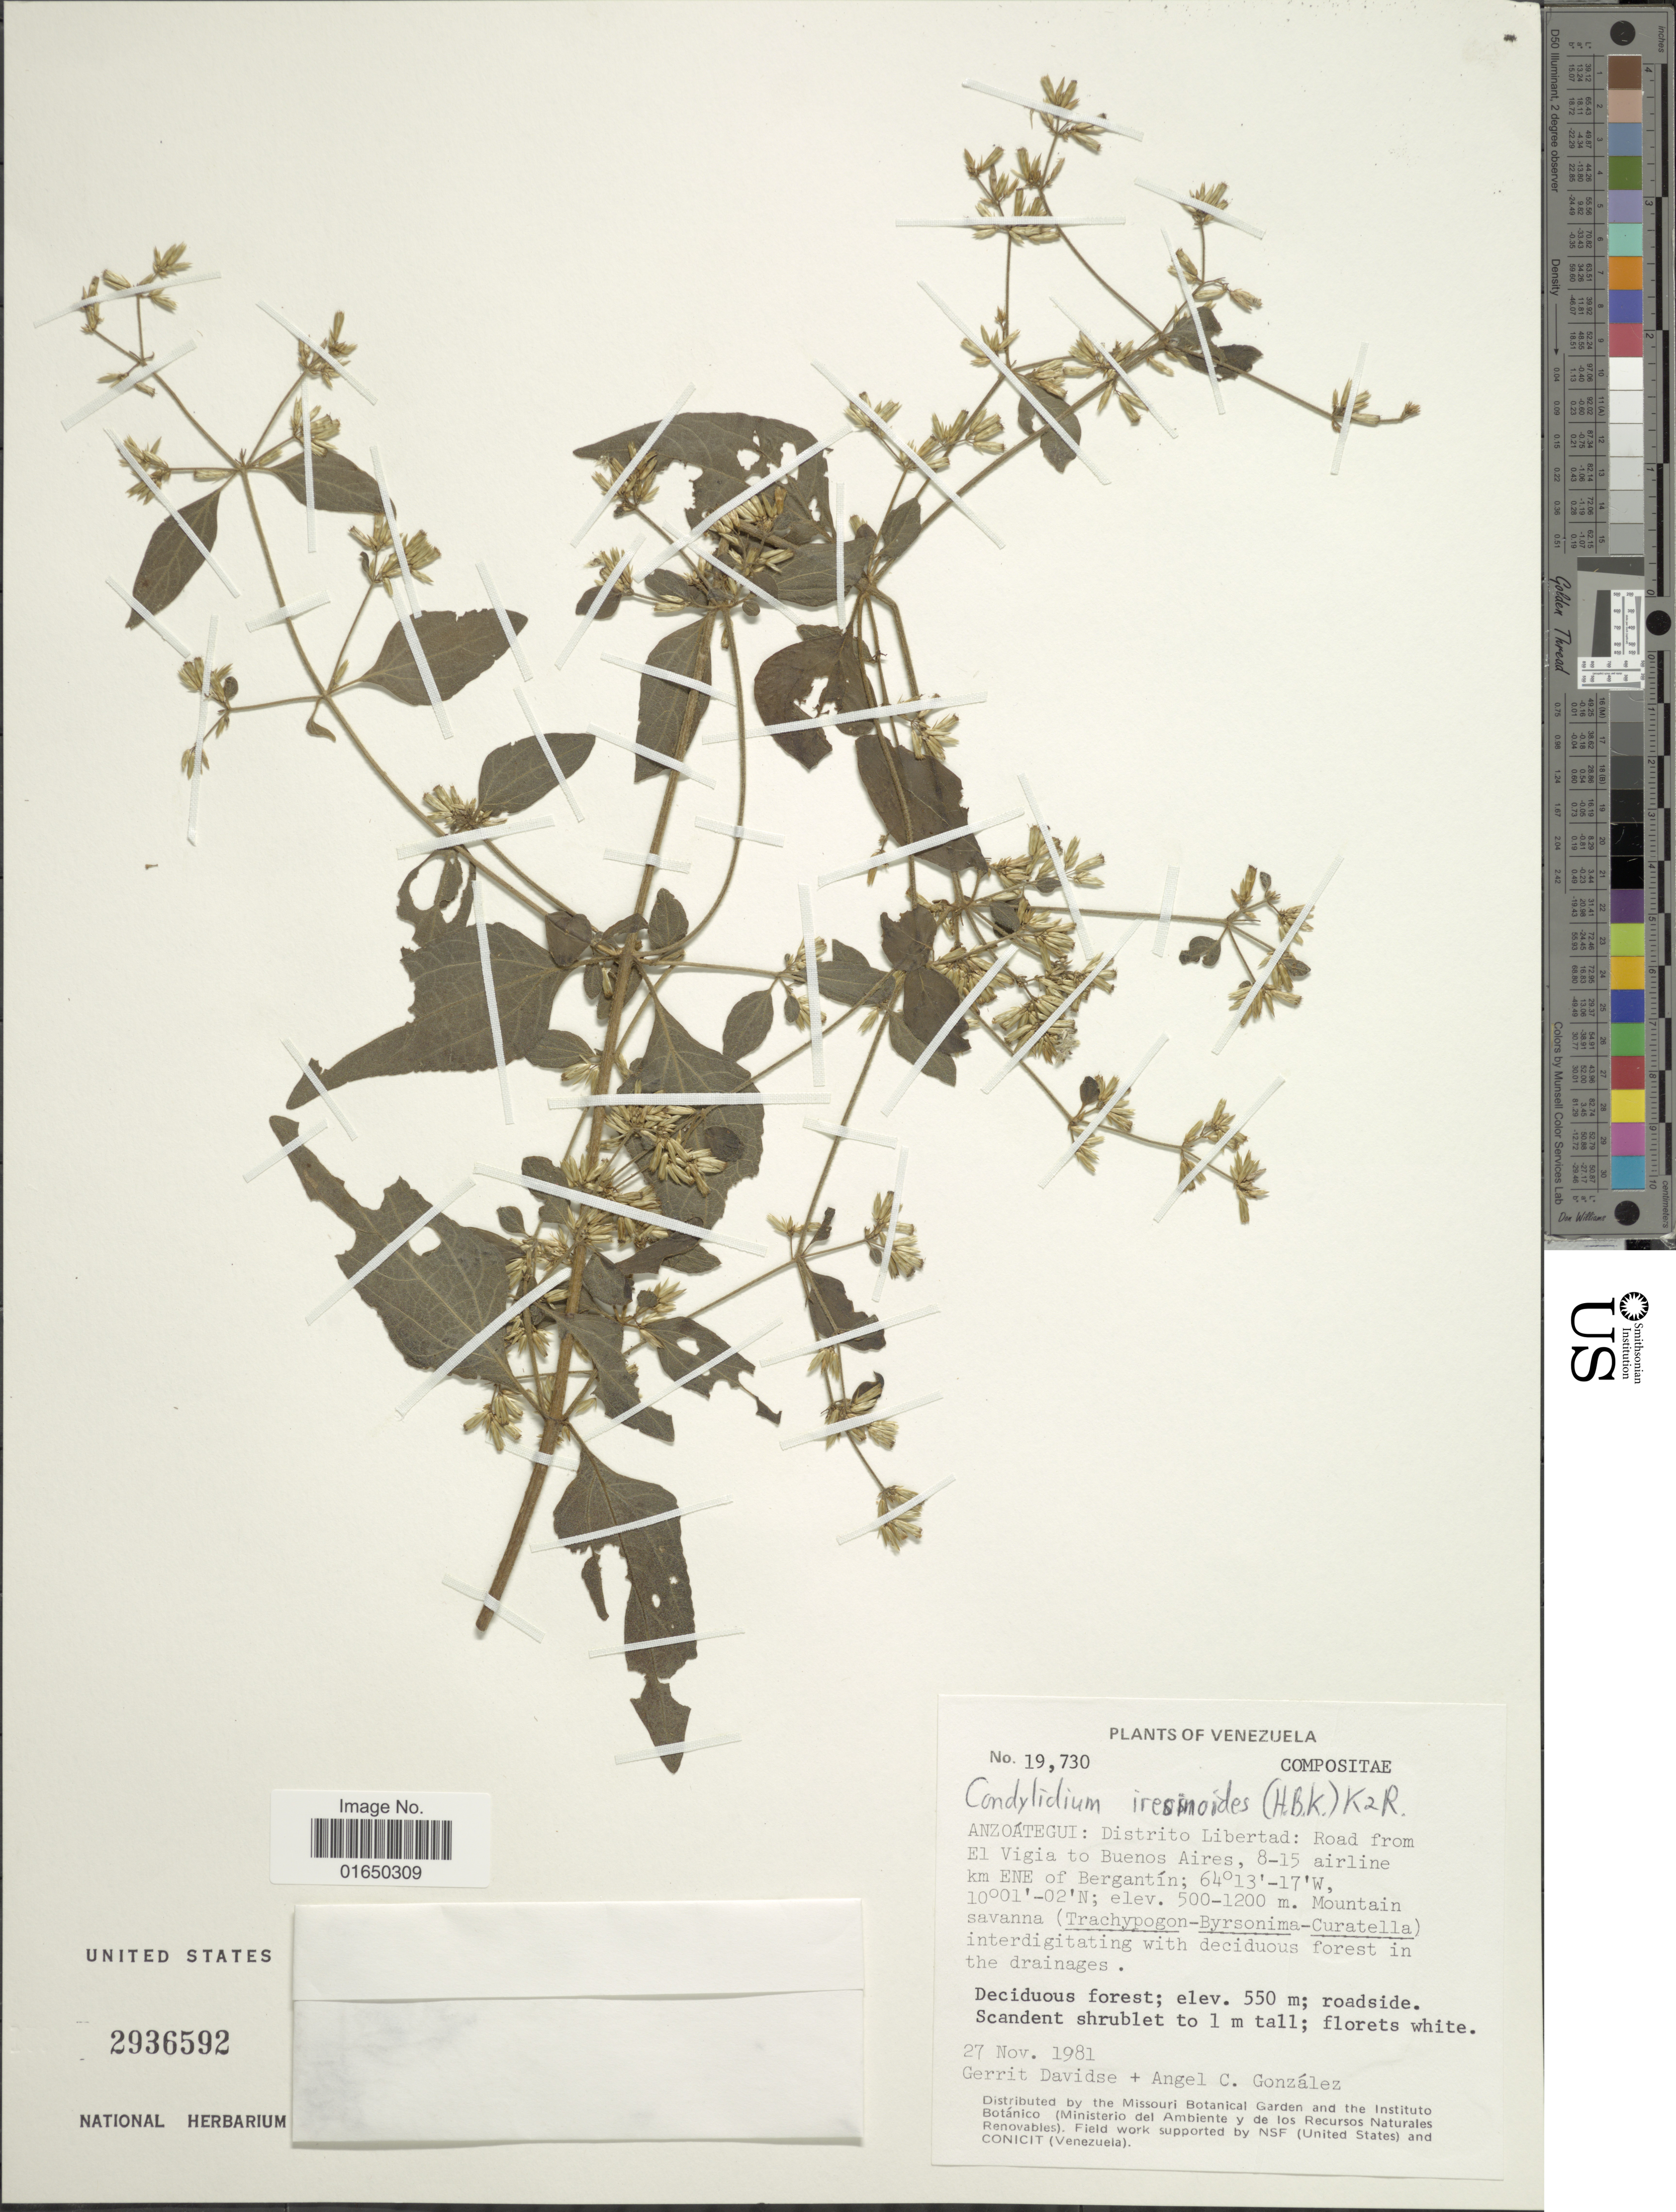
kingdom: Plantae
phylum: Tracheophyta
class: Magnoliopsida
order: Asterales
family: Asteraceae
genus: Condylidium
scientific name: Condylidium iresinoides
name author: (Kunth) R.M. King & H. Rob.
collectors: G. Davidse & A. C. González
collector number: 19730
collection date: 1981-11-27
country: Venezuela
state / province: Anzoategui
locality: Distrito Libertad: Road from El Vigia to Buenos Aires, 8-15 airline km ENE of Bergantín. Mountain savanna (Trachypogon-Byrsonima-Curatella) interdigitating with deciduous forest in the drainage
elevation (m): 500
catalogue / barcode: US 2936592